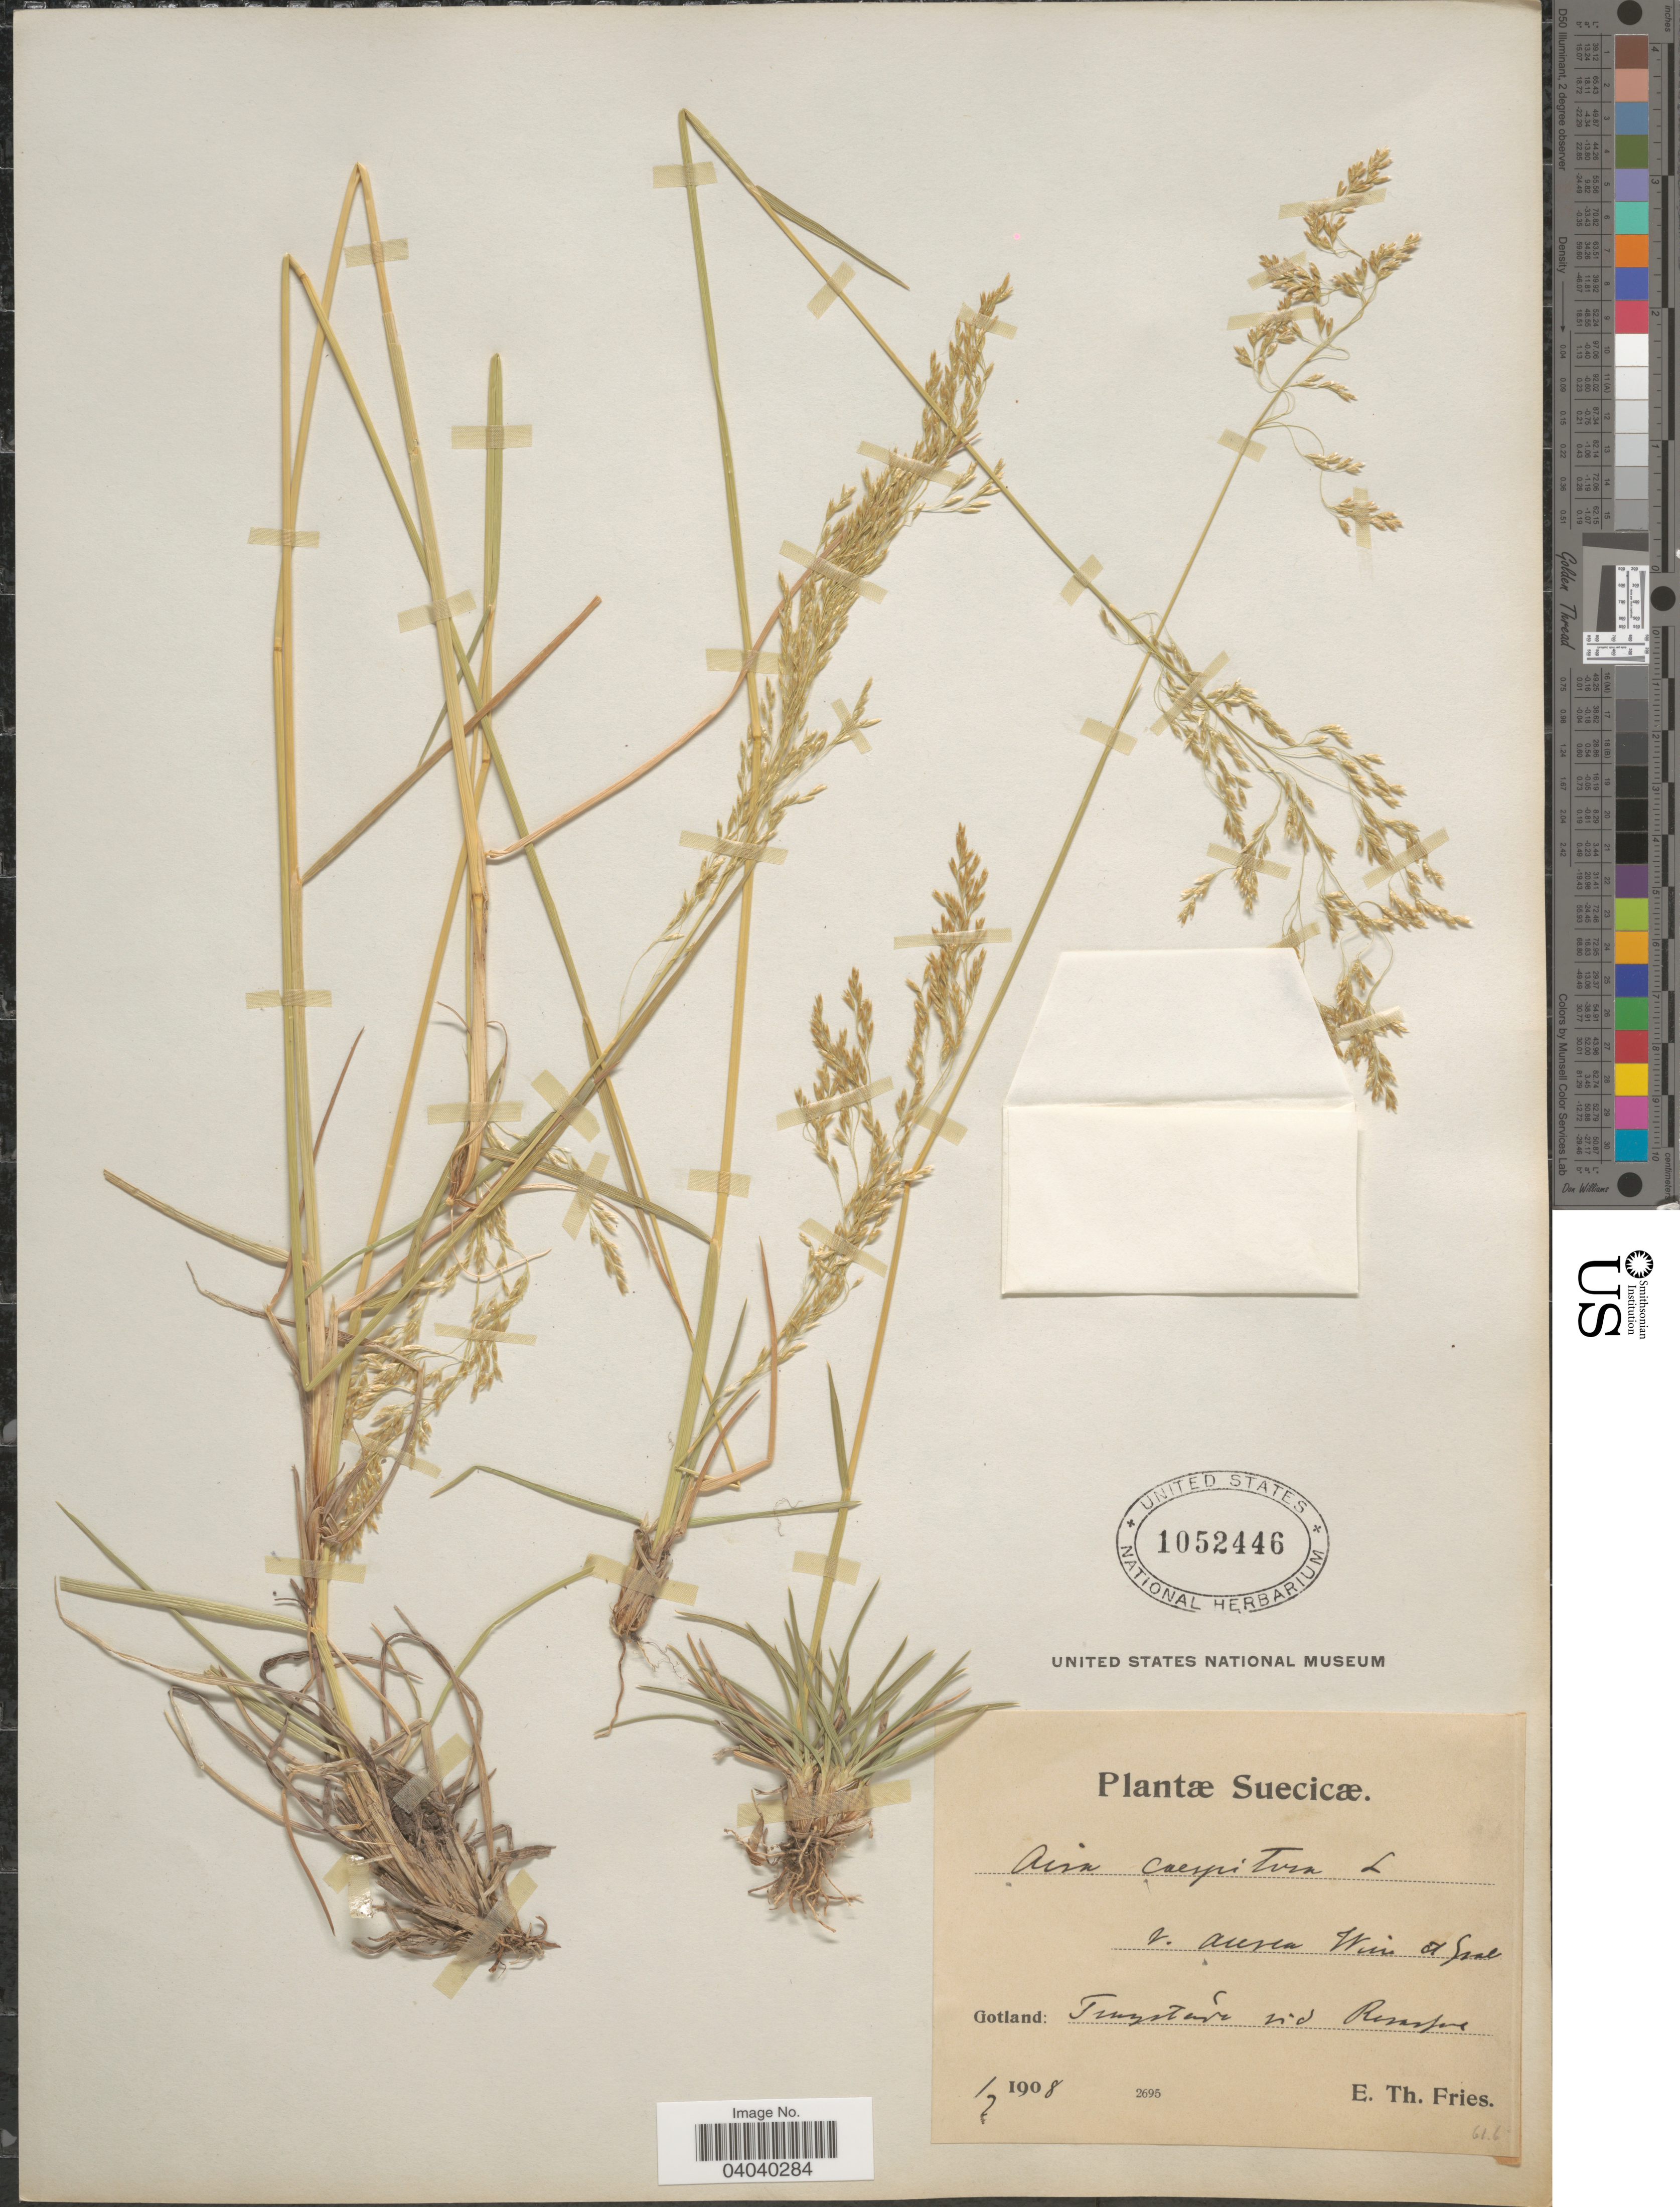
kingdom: Plantae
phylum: Tracheophyta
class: Liliopsida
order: Poales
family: Poaceae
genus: Deschampsia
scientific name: Deschampsia cespitosa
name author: (L.) P. Beauv.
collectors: E. Fries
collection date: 1908-07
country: Sweden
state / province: Gotland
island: Gotland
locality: Suecicæ. Gotland: Truystadt vid Runasfor. [interpreted]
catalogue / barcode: US 1052446